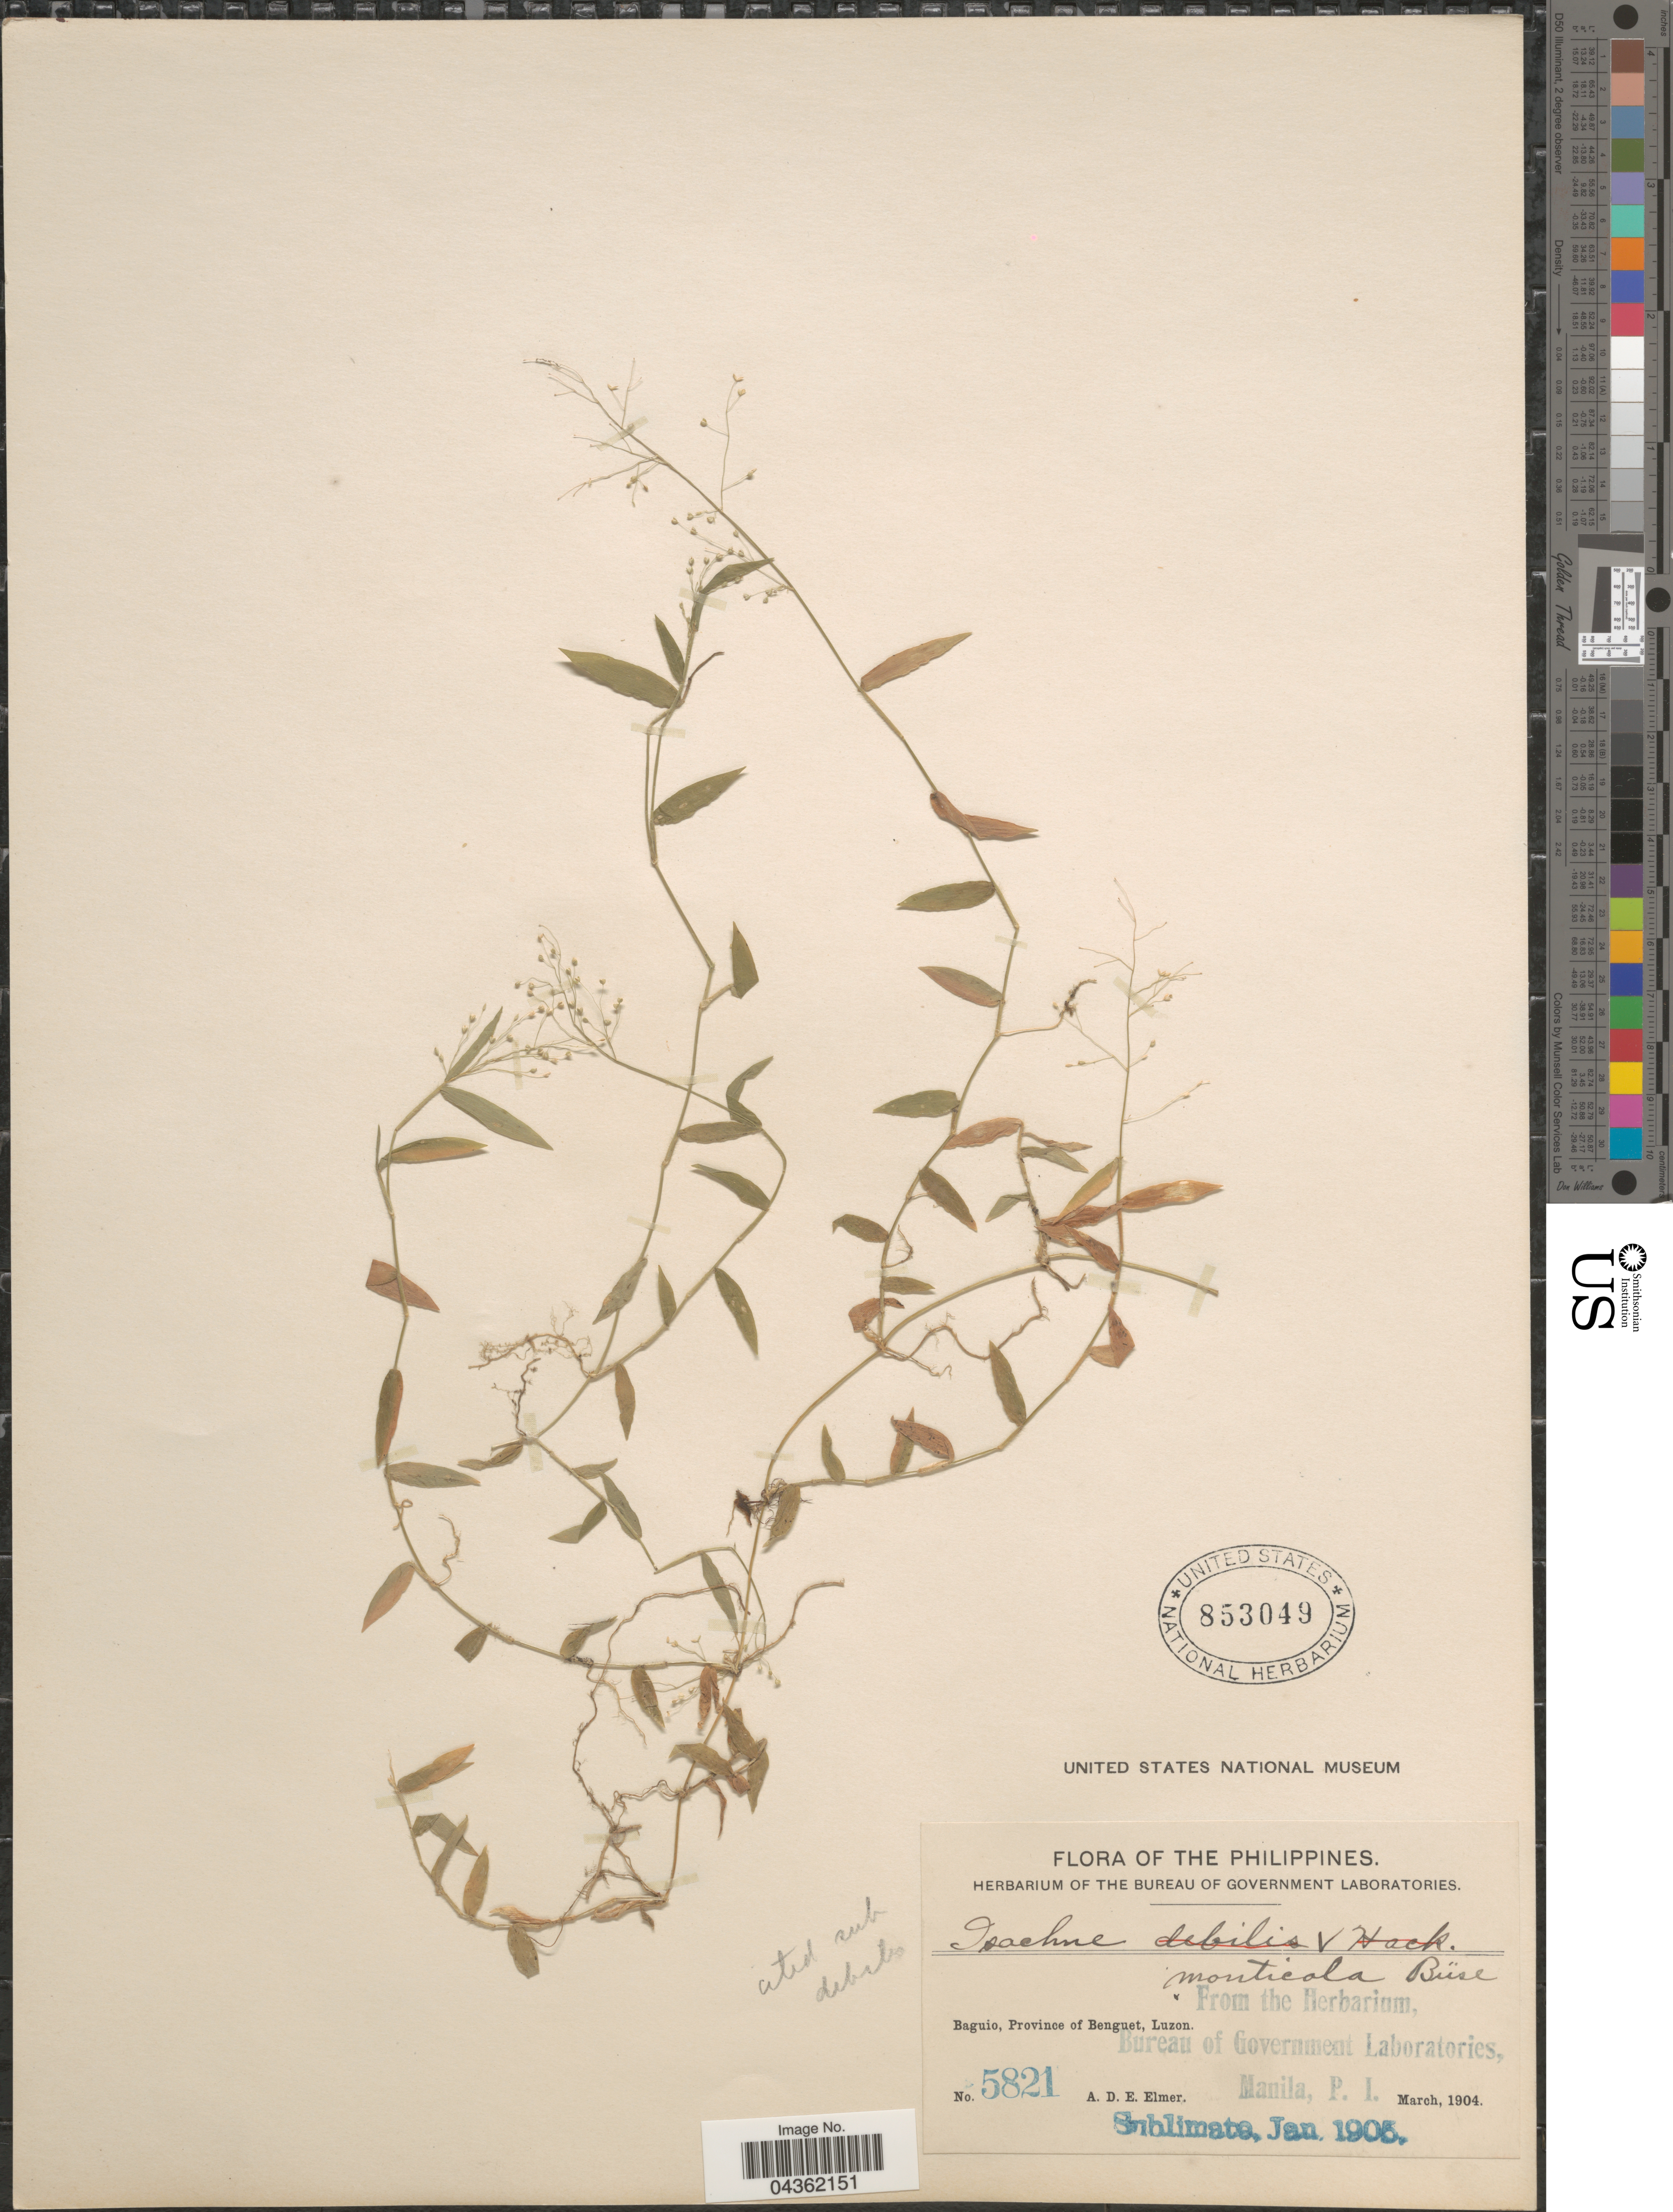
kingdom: Plantae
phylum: Tracheophyta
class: Liliopsida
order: Poales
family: Poaceae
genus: Isachne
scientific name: Isachne myosotis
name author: Nees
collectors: A. D. E. Elmer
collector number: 5821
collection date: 1904-03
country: Philippines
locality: Baguio, Province of Benguet, Luzon.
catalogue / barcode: US 853049